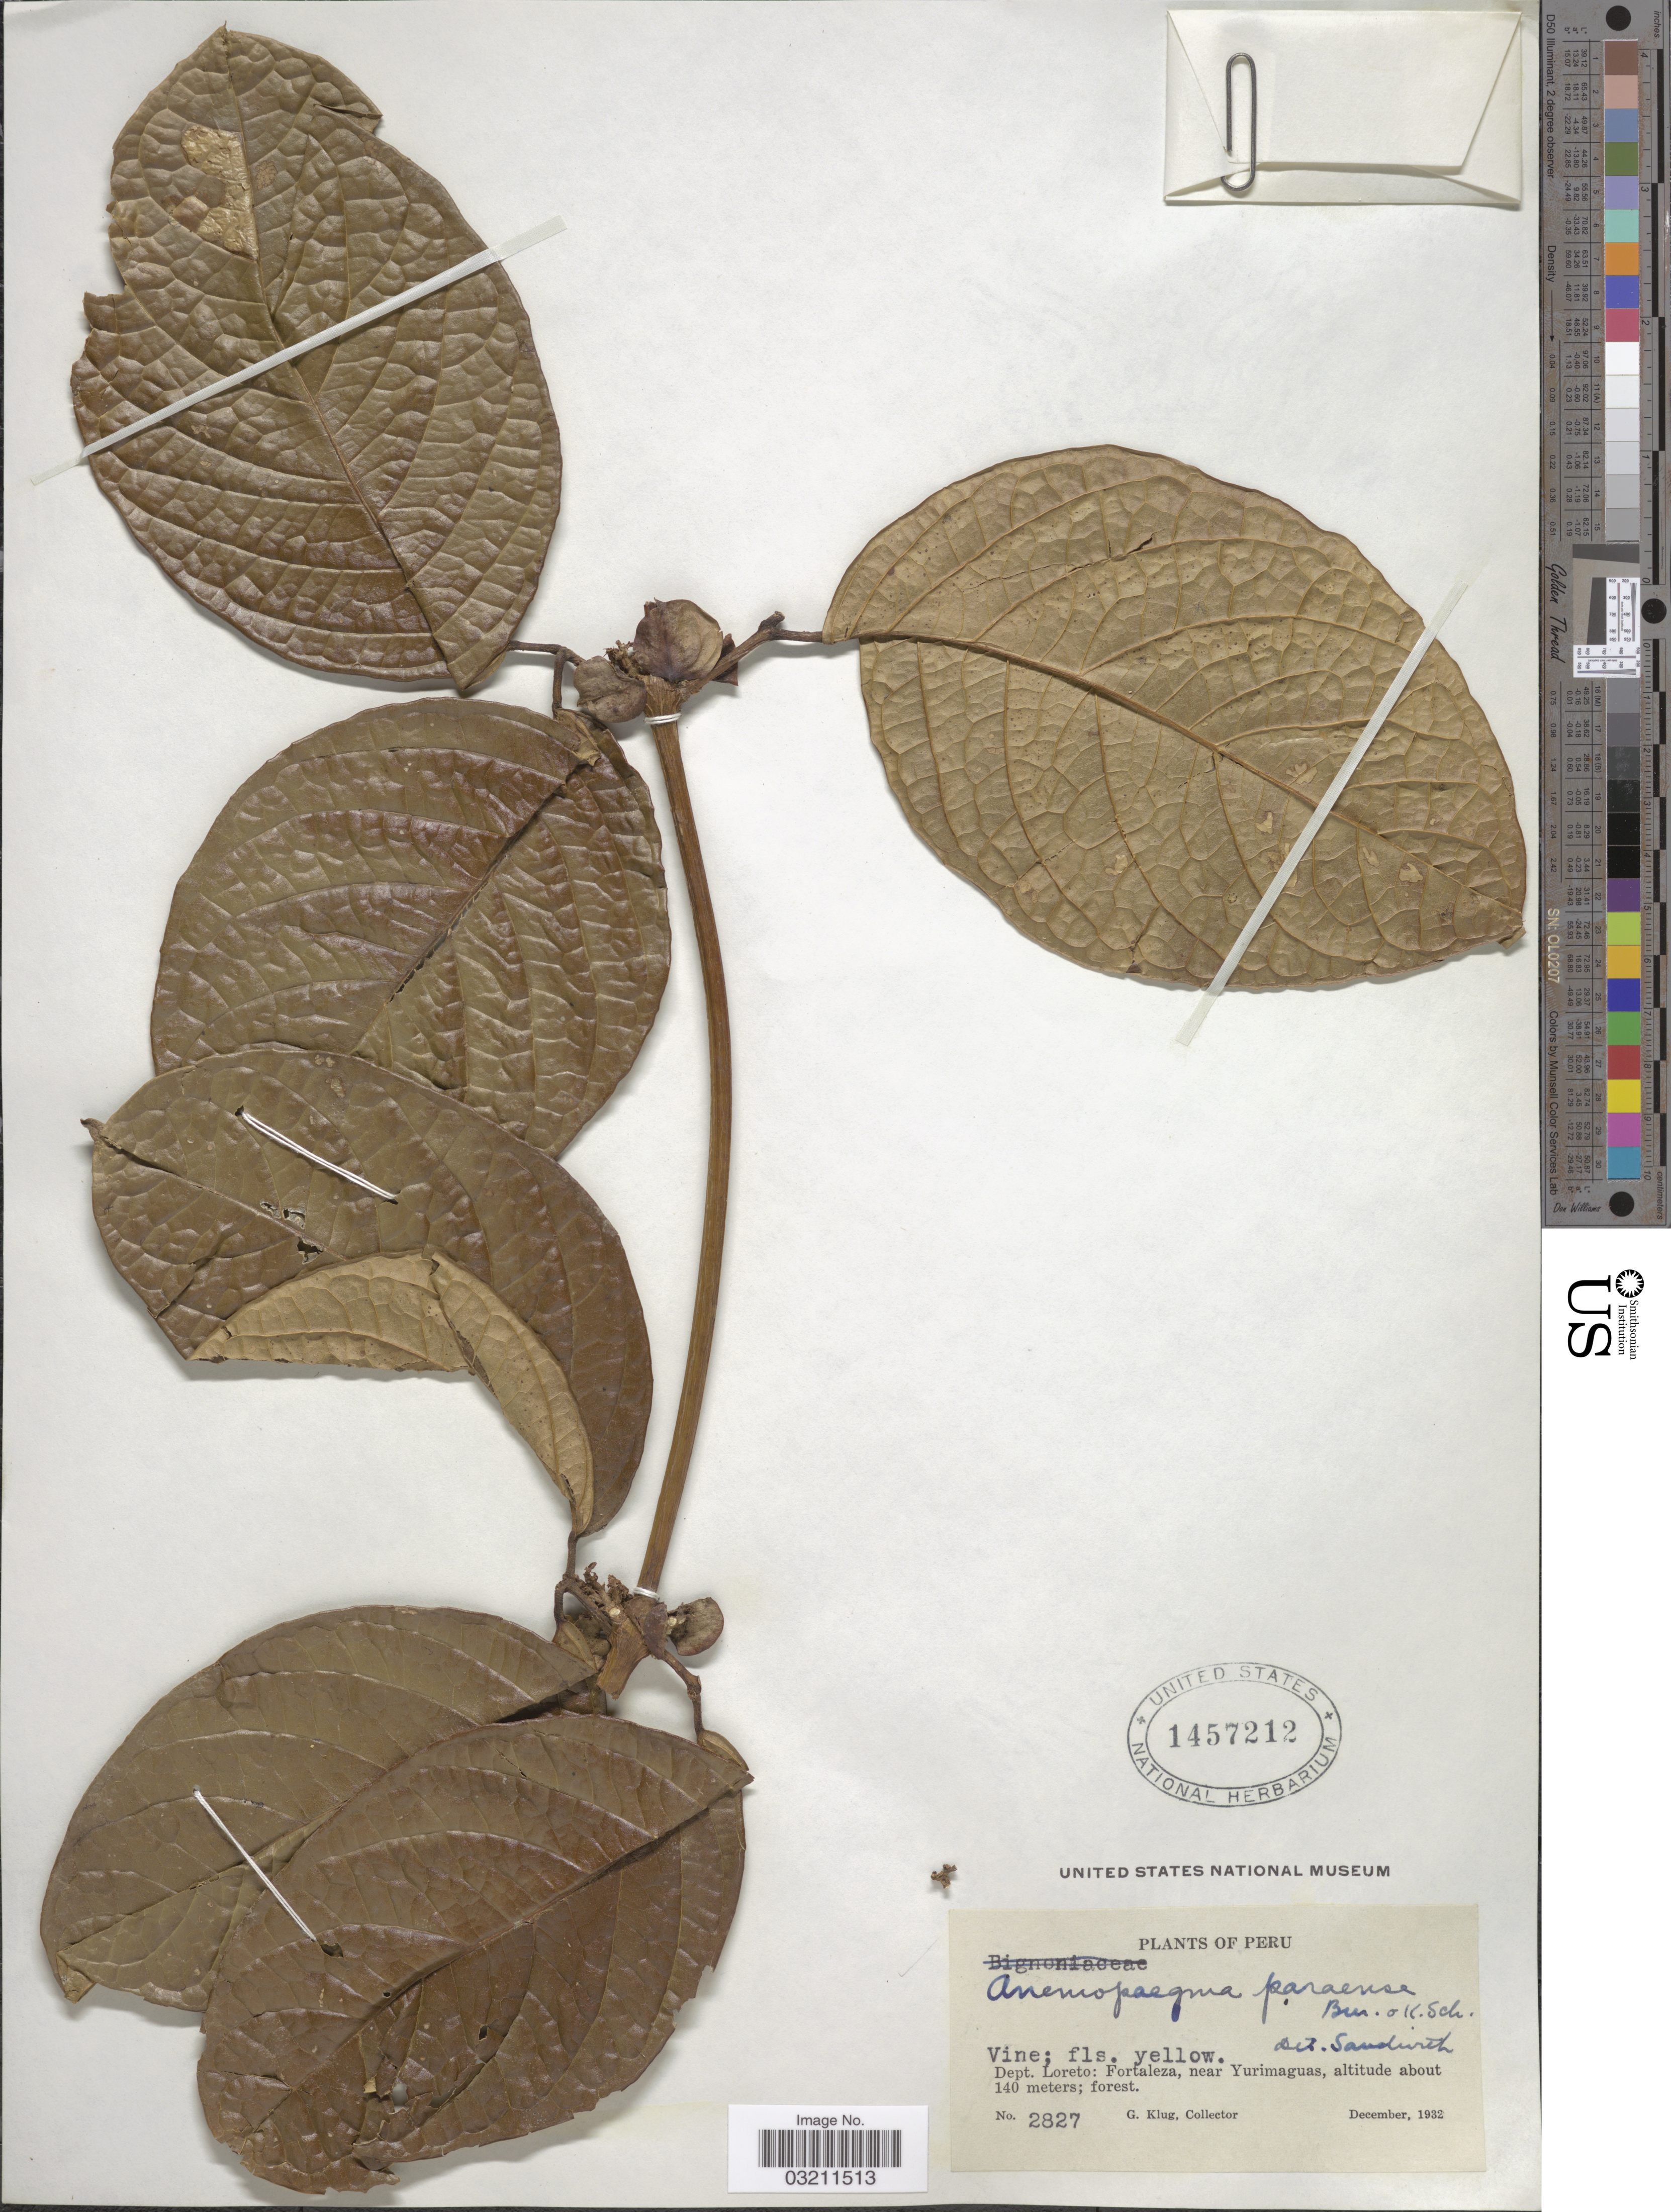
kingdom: Plantae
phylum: Tracheophyta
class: Magnoliopsida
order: Lamiales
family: Bignoniaceae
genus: Anemopaegma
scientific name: Anemopaegma paraense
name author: Bureau & K. Schum.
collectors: G. Klug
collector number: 2827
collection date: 1932-12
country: Peru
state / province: Loreto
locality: Dept. Loreto: Fortaleza, near Yurimaguas.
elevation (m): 140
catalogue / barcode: US 1457212